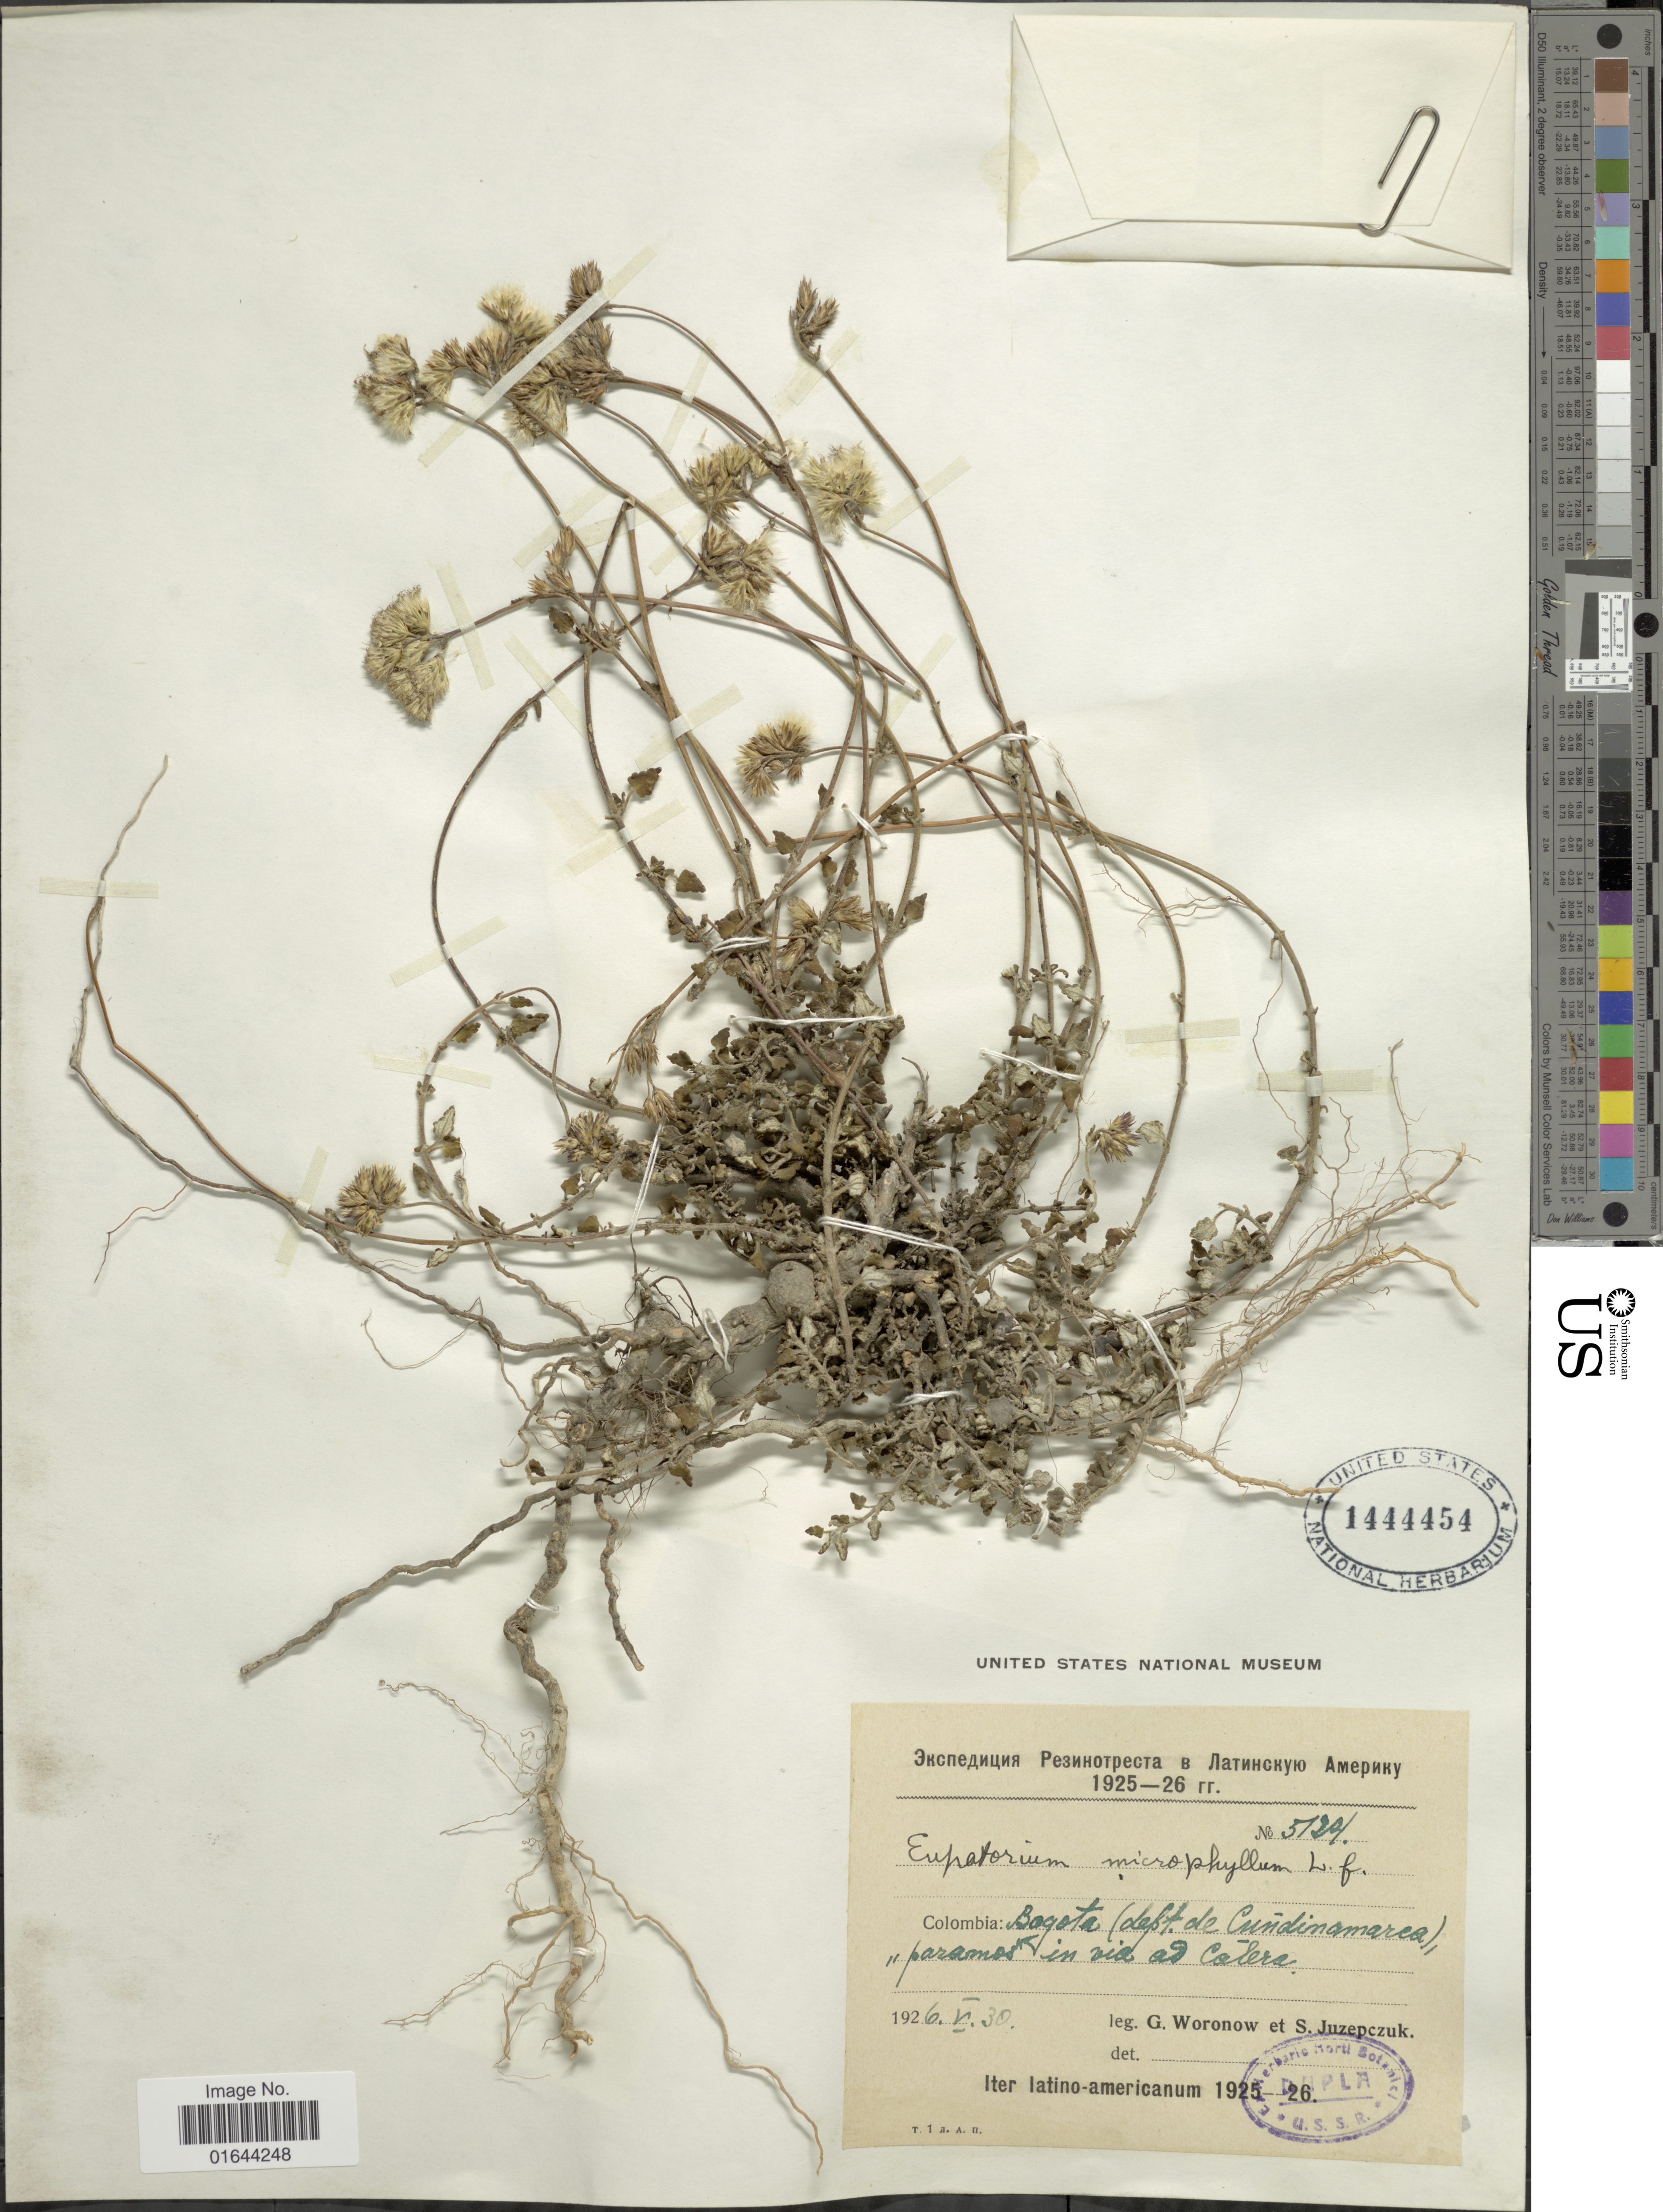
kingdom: Plantae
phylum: Tracheophyta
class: Magnoliopsida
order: Asterales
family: Asteraceae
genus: Lourteigia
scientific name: Lourteigia microphylla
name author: (L. f.) R.M. King & H. Rob.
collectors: G. Woronow & S. V. Juzepczuk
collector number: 51201*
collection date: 1926-05-30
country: Colombia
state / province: Bogota D.C.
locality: Columbia: Bogota (dept. de Cundinamarca),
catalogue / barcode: US 1444454